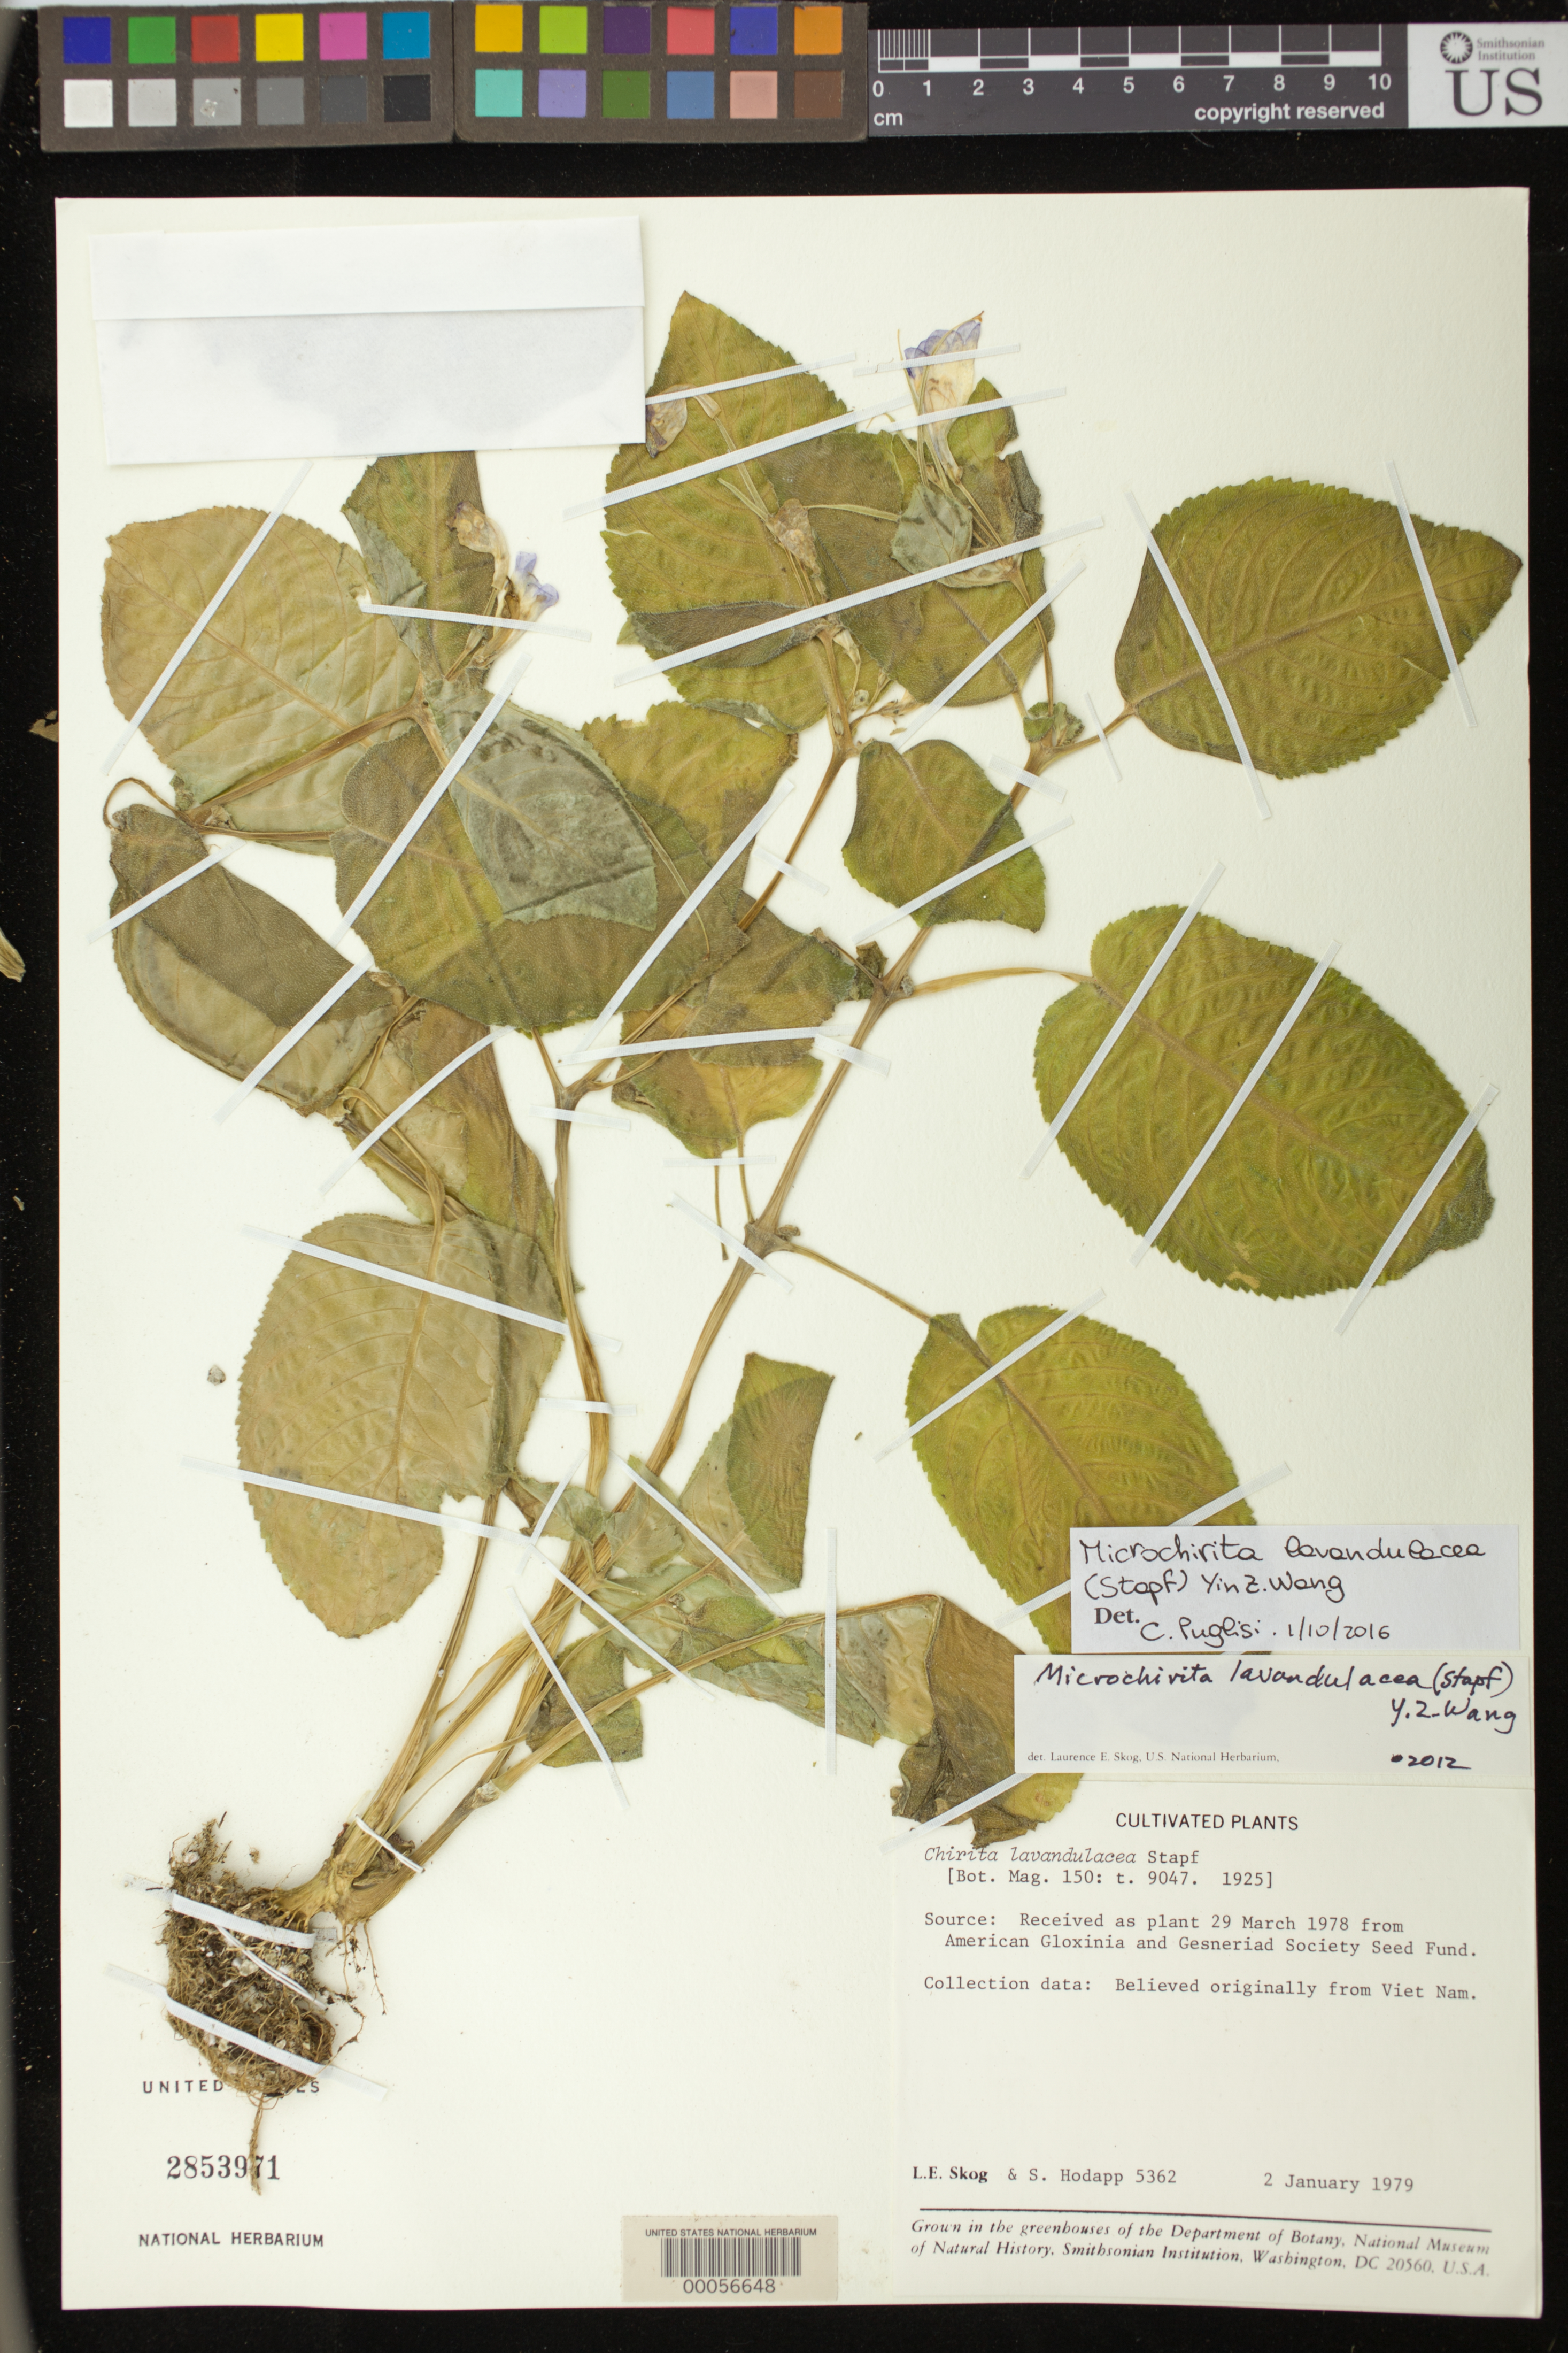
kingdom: Plantae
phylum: Tracheophyta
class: Magnoliopsida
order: Lamiales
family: Gesneriaceae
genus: Microchirita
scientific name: Microchirita lavandulacea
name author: (Stapf) Y.Z. Wang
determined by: Skog, Laurence E.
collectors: L. E. Skog & S. Hodapp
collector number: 5362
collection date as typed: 02 Jan 1979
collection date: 1979-01-02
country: Vietnam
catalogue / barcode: US 2853971